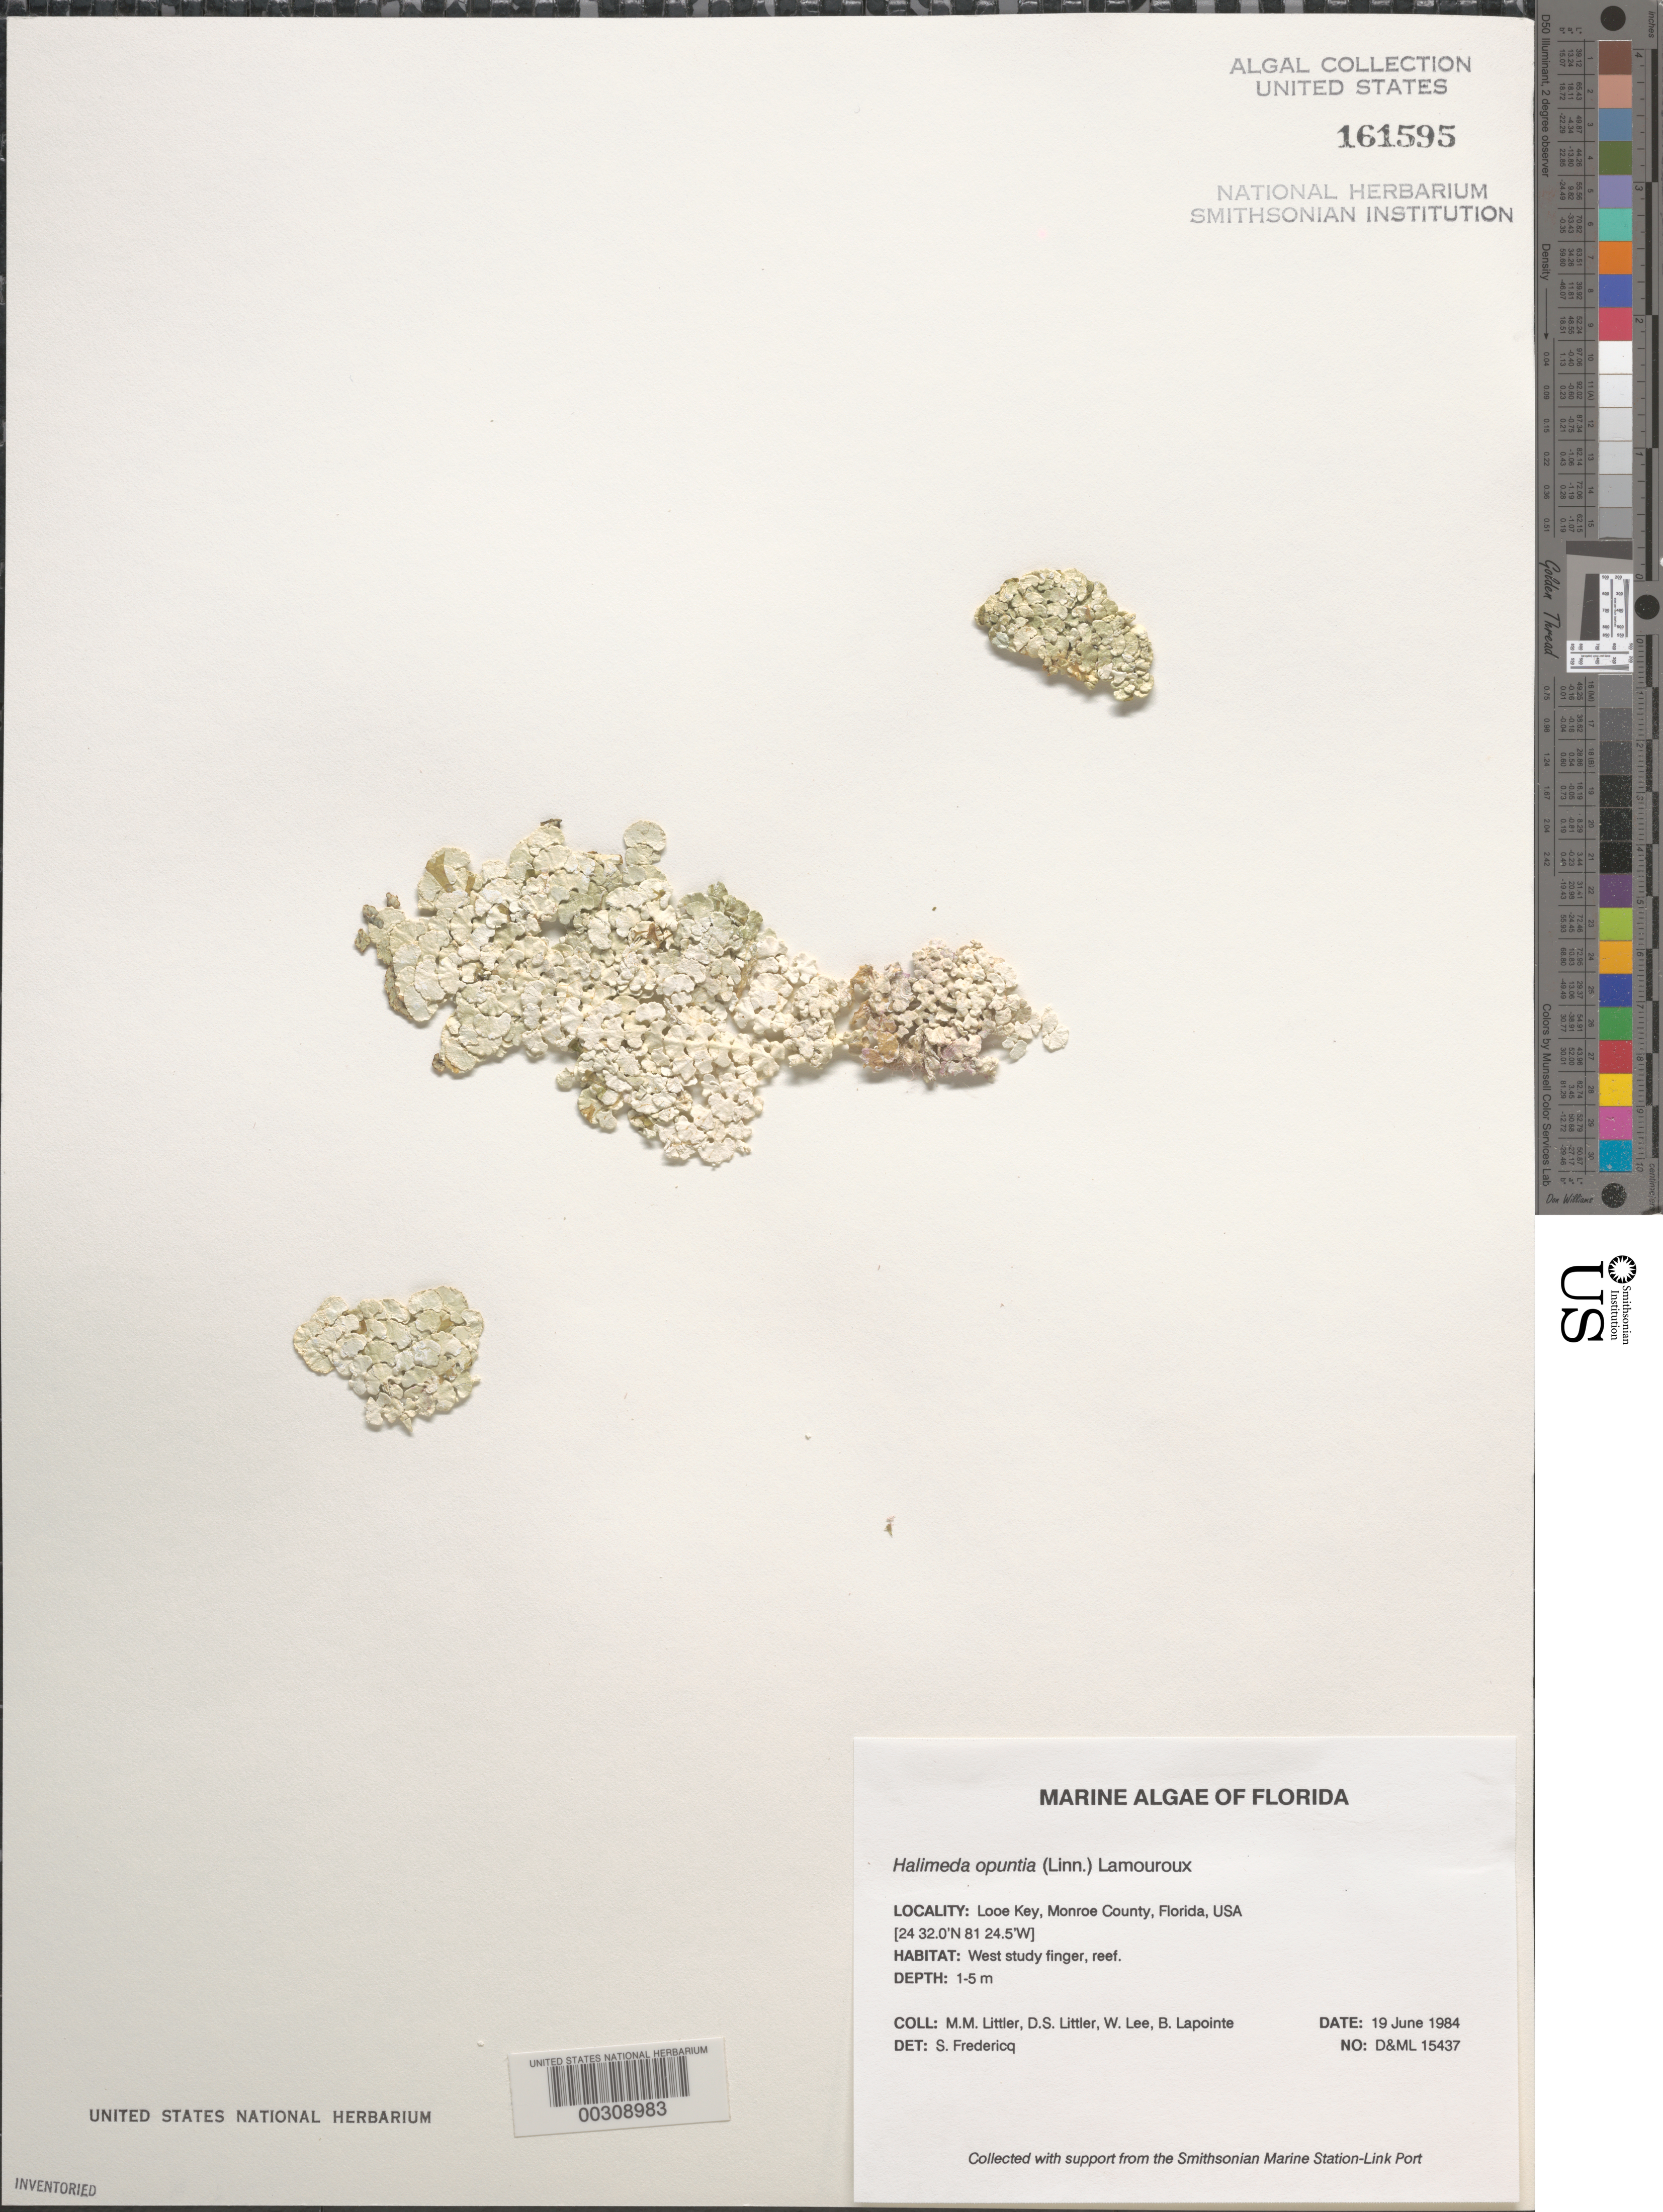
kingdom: Plantae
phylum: Chlorophyta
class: Ulvophyceae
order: Bryopsidales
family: Halimedaceae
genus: Halimeda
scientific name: Halimeda opuntia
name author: (L.) J.V.Lamouroux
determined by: Fredericq, S.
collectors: M. M. Littler, D. S. Littler, W. Lee & B. Lapointe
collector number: D&ML 15437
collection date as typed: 19 Jun 1984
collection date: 1984-06-19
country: United States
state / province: Florida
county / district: Monroe County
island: Looe Key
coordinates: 24 32.0' N, 81 24.5' W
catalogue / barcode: US 161595